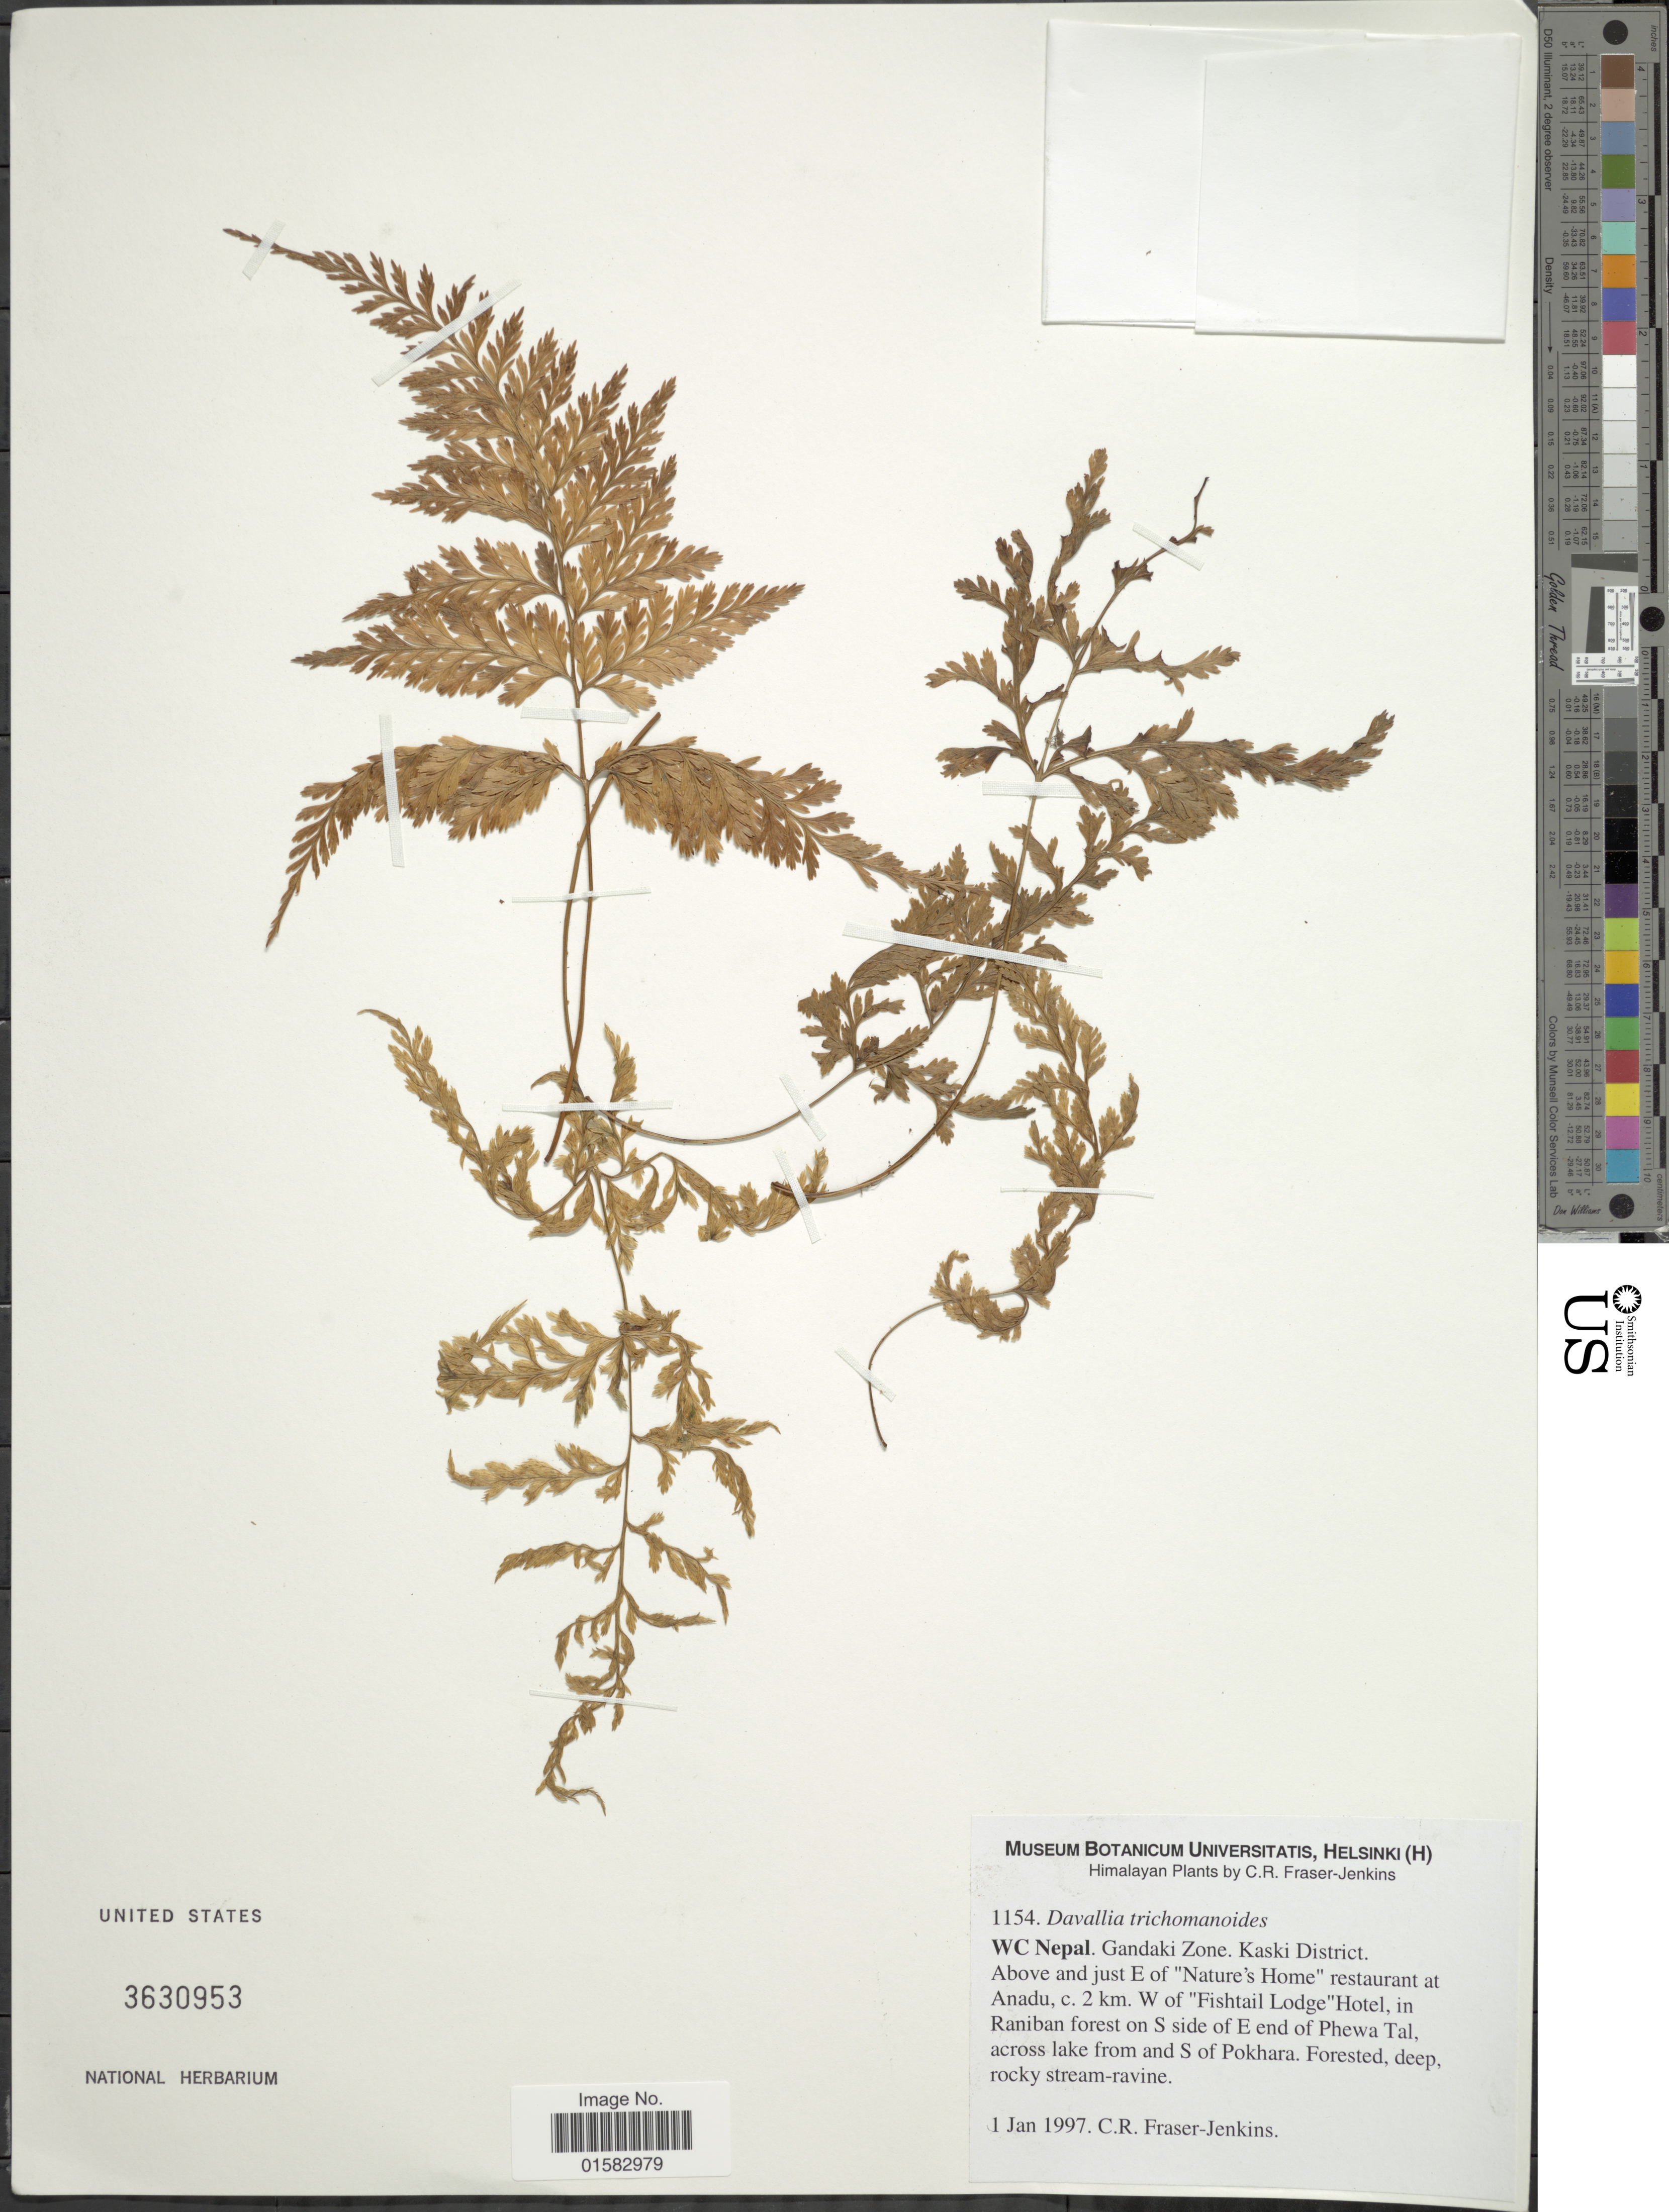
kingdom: Plantae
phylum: Tracheophyta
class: Polypodiopsida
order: Polypodiales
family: Davalliaceae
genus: Davallia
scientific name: Davallia trichomanoides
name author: Blume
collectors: C. R. Fraser-Jenkins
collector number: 1154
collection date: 1997-01-01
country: Nepal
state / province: Gandaki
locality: WC Nepal, Gandaki Zone, Kaski District, Above and just E. of "Nature's Home"Restaurant at Anadu, c. 2 km W of "Fishtail Lodge"Hotel, in Raniban forest on S side of E end Phewa Tal across lake from and S of Pokhara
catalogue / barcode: US 3630953